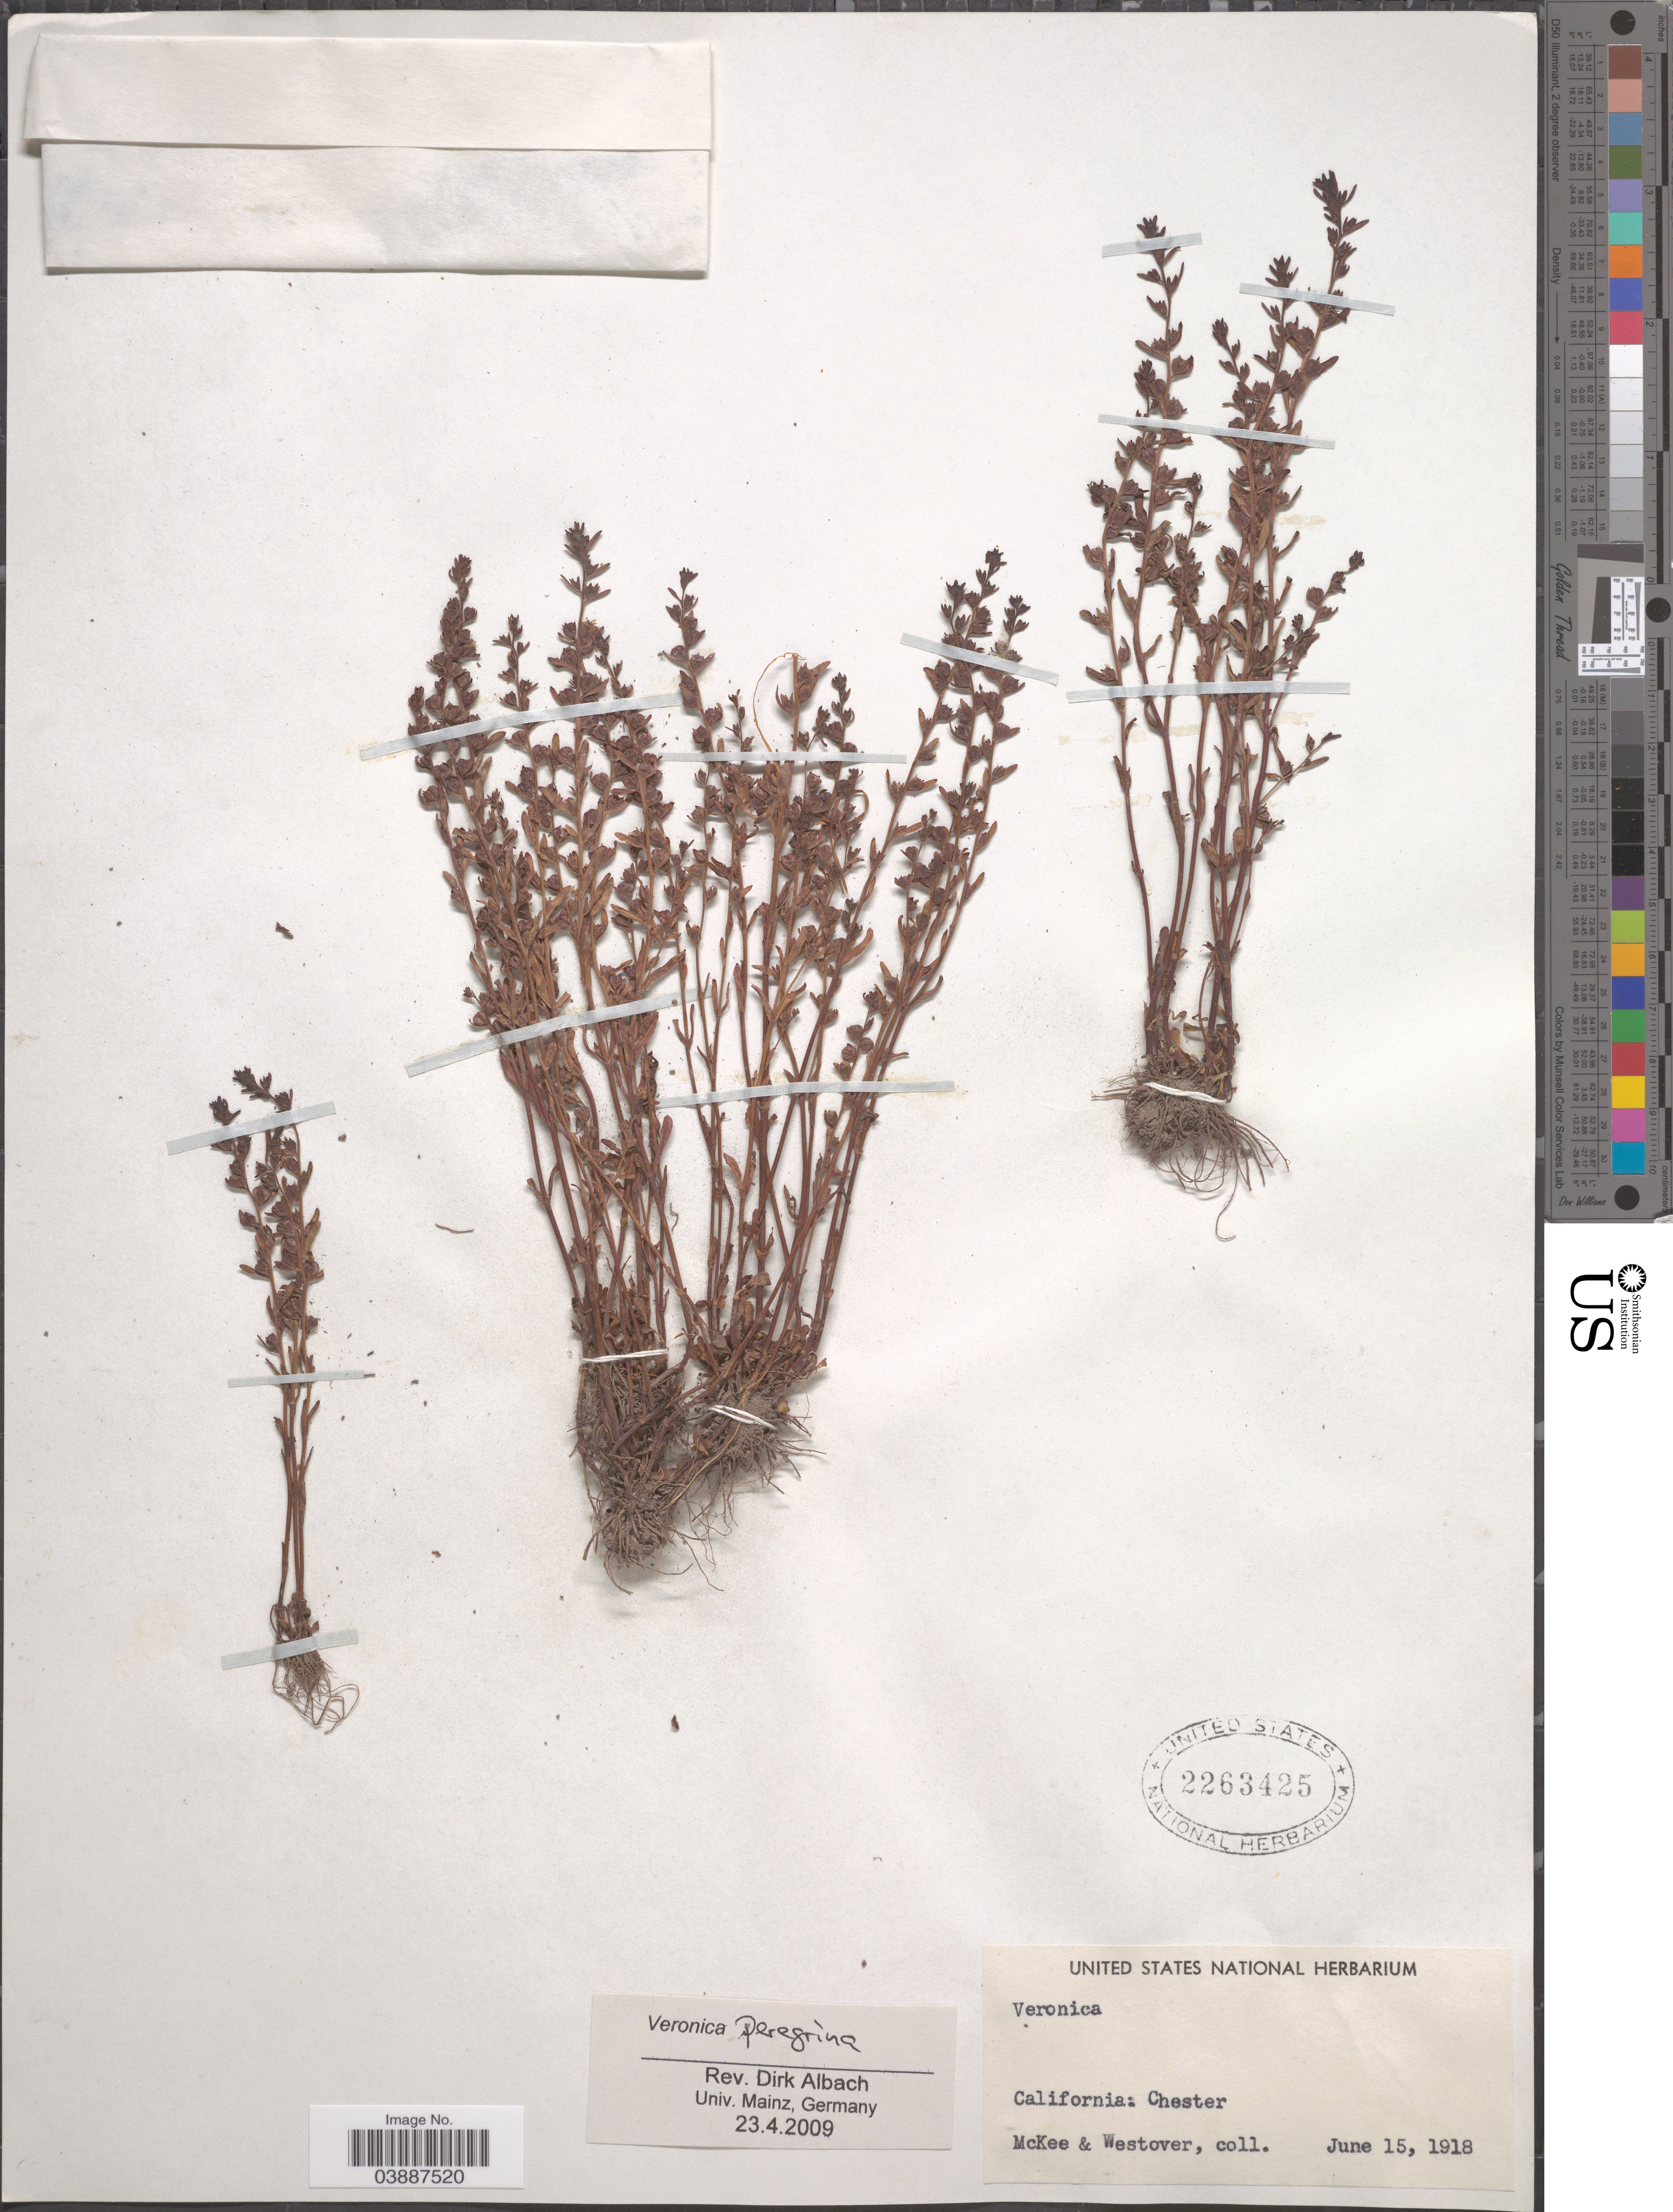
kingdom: Plantae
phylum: Tracheophyta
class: Magnoliopsida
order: Lamiales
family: Plantaginaceae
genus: Veronica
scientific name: Veronica peregrina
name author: L.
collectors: McKee, -- & Westover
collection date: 1918-06-15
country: United States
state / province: California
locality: Chester.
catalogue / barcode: US 2263425